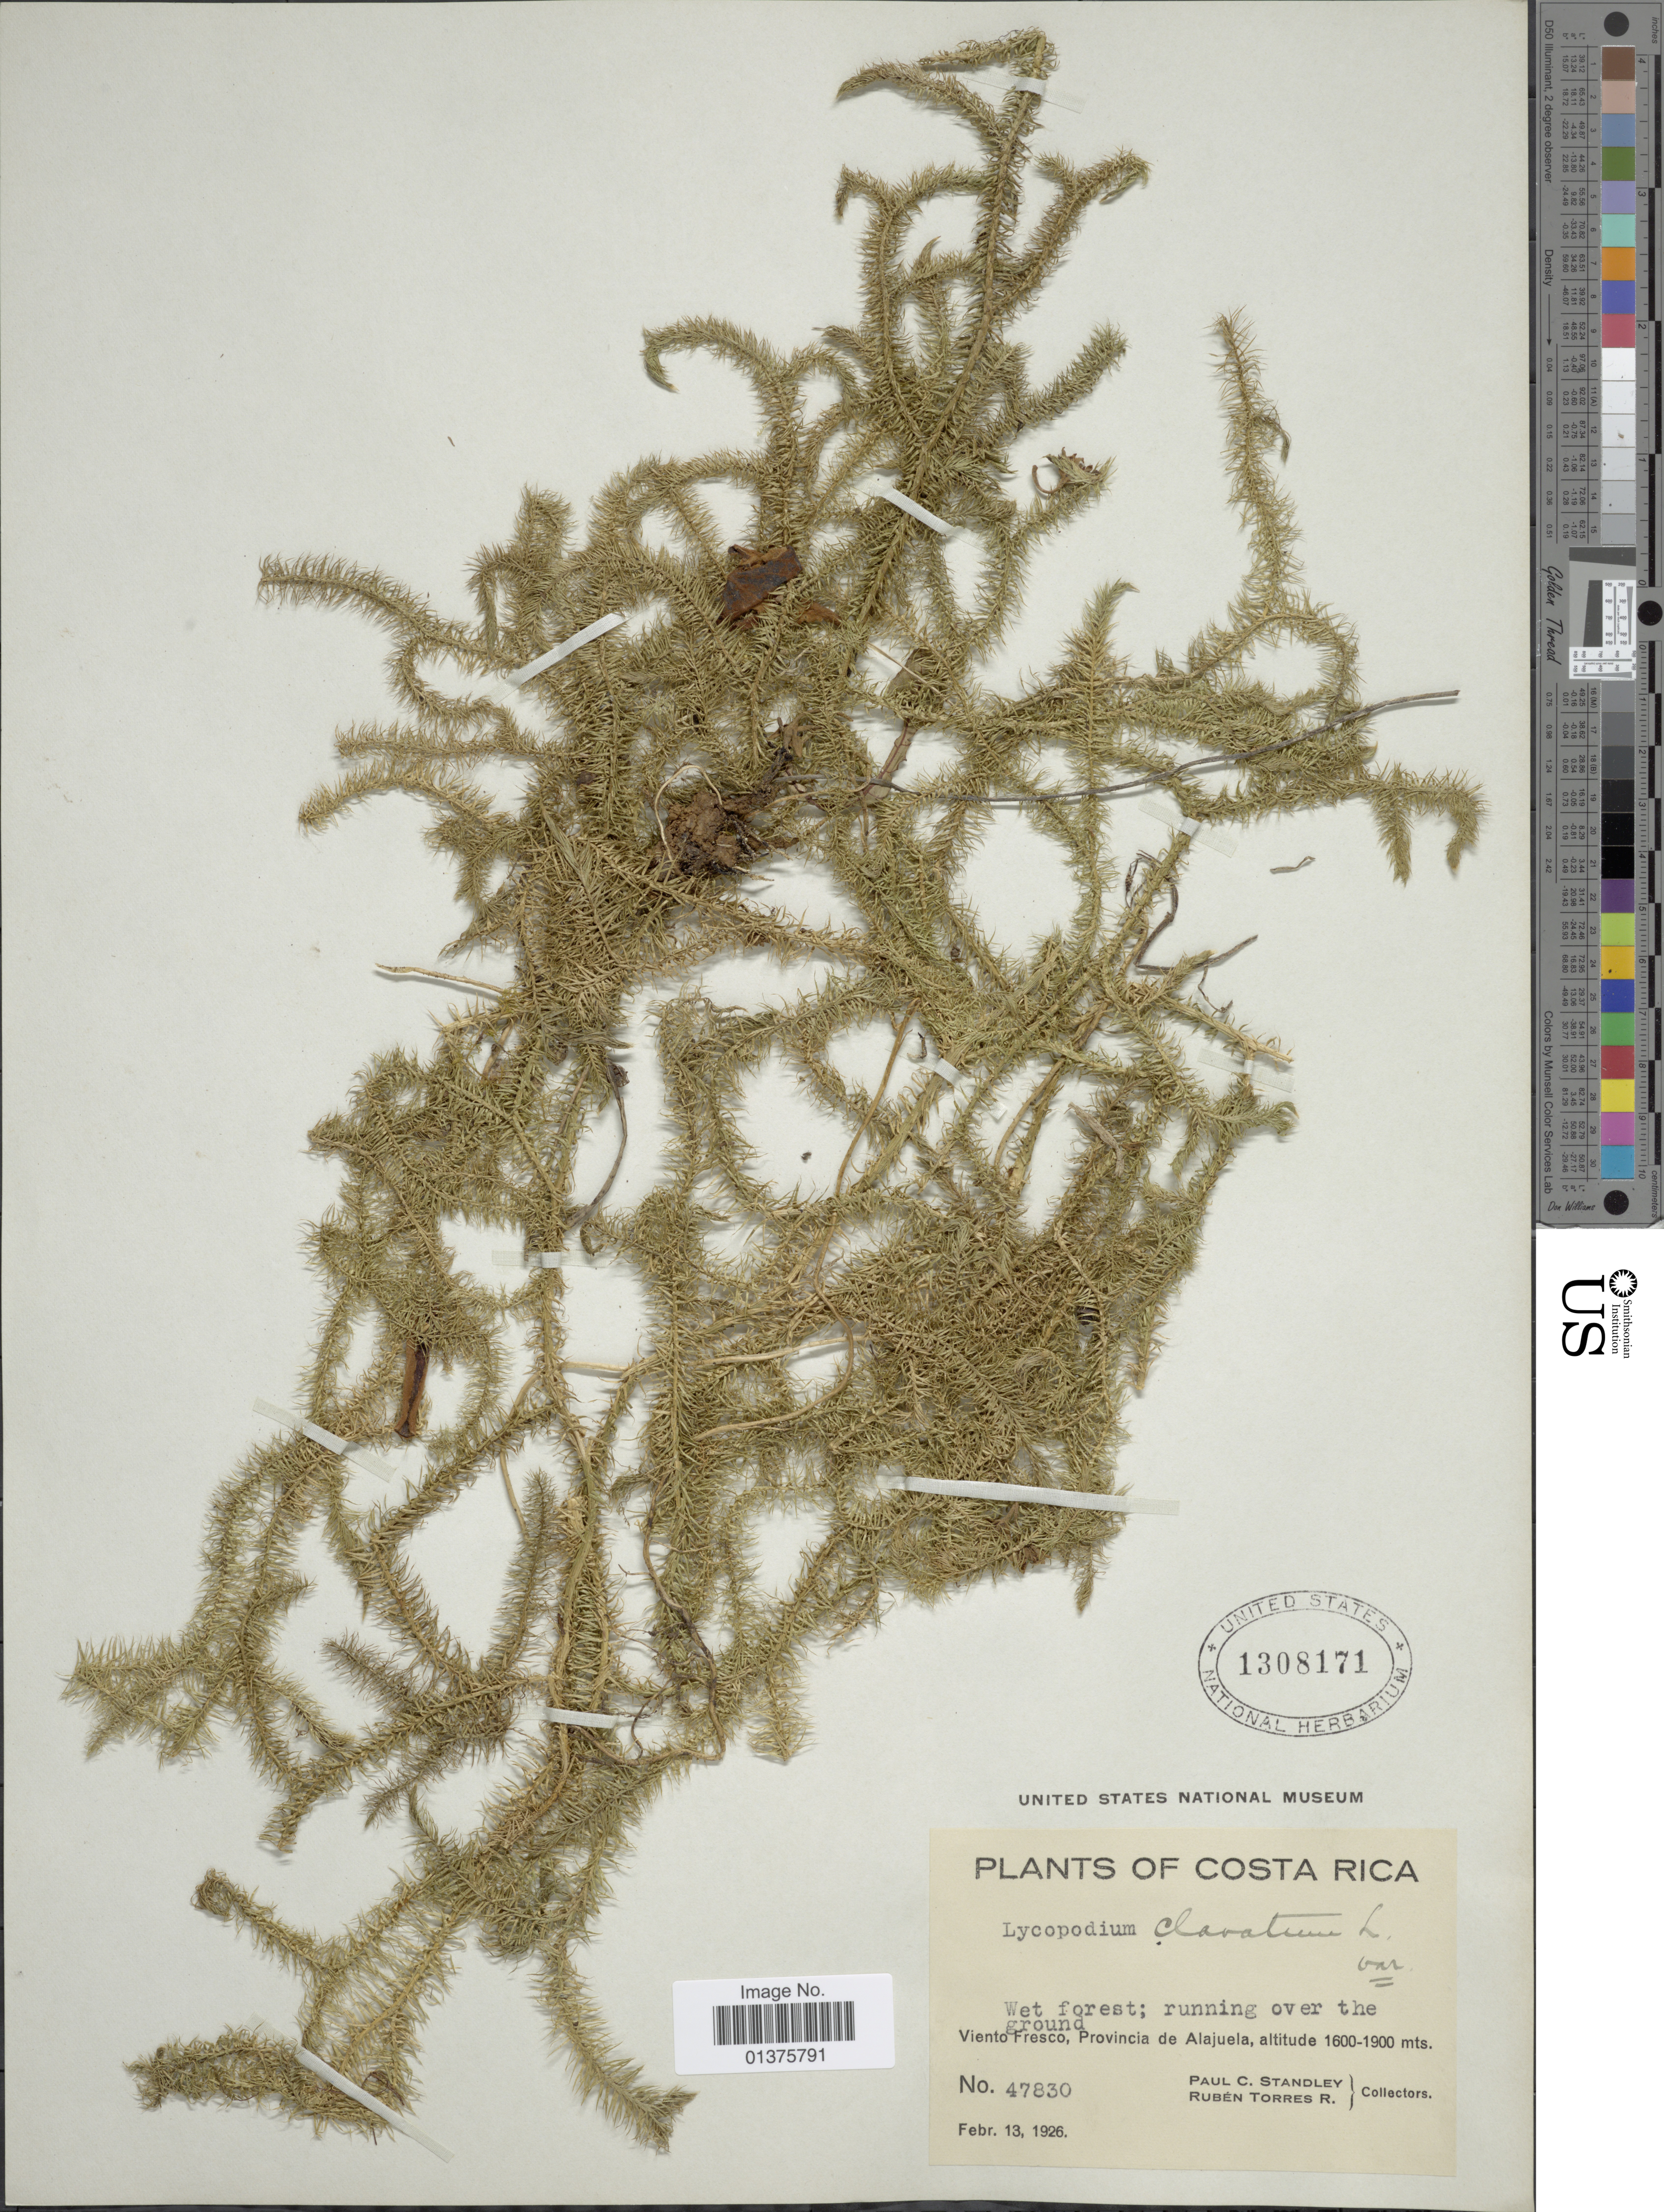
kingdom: Plantae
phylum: Tracheophyta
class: Lycopodiopsida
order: Lycopodiales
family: Lycopodiaceae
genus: Lycopodium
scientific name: Lycopodium clavatum var. aristatum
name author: (Humb. & Bonpl. ex Willd.) Spring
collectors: P. C. Standley & R. Torres Rojas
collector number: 47830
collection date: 1926-02-13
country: Costa Rica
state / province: Alajuela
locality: Viento Fresco, Provincia de Alajuela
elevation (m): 1600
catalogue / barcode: US 1308171